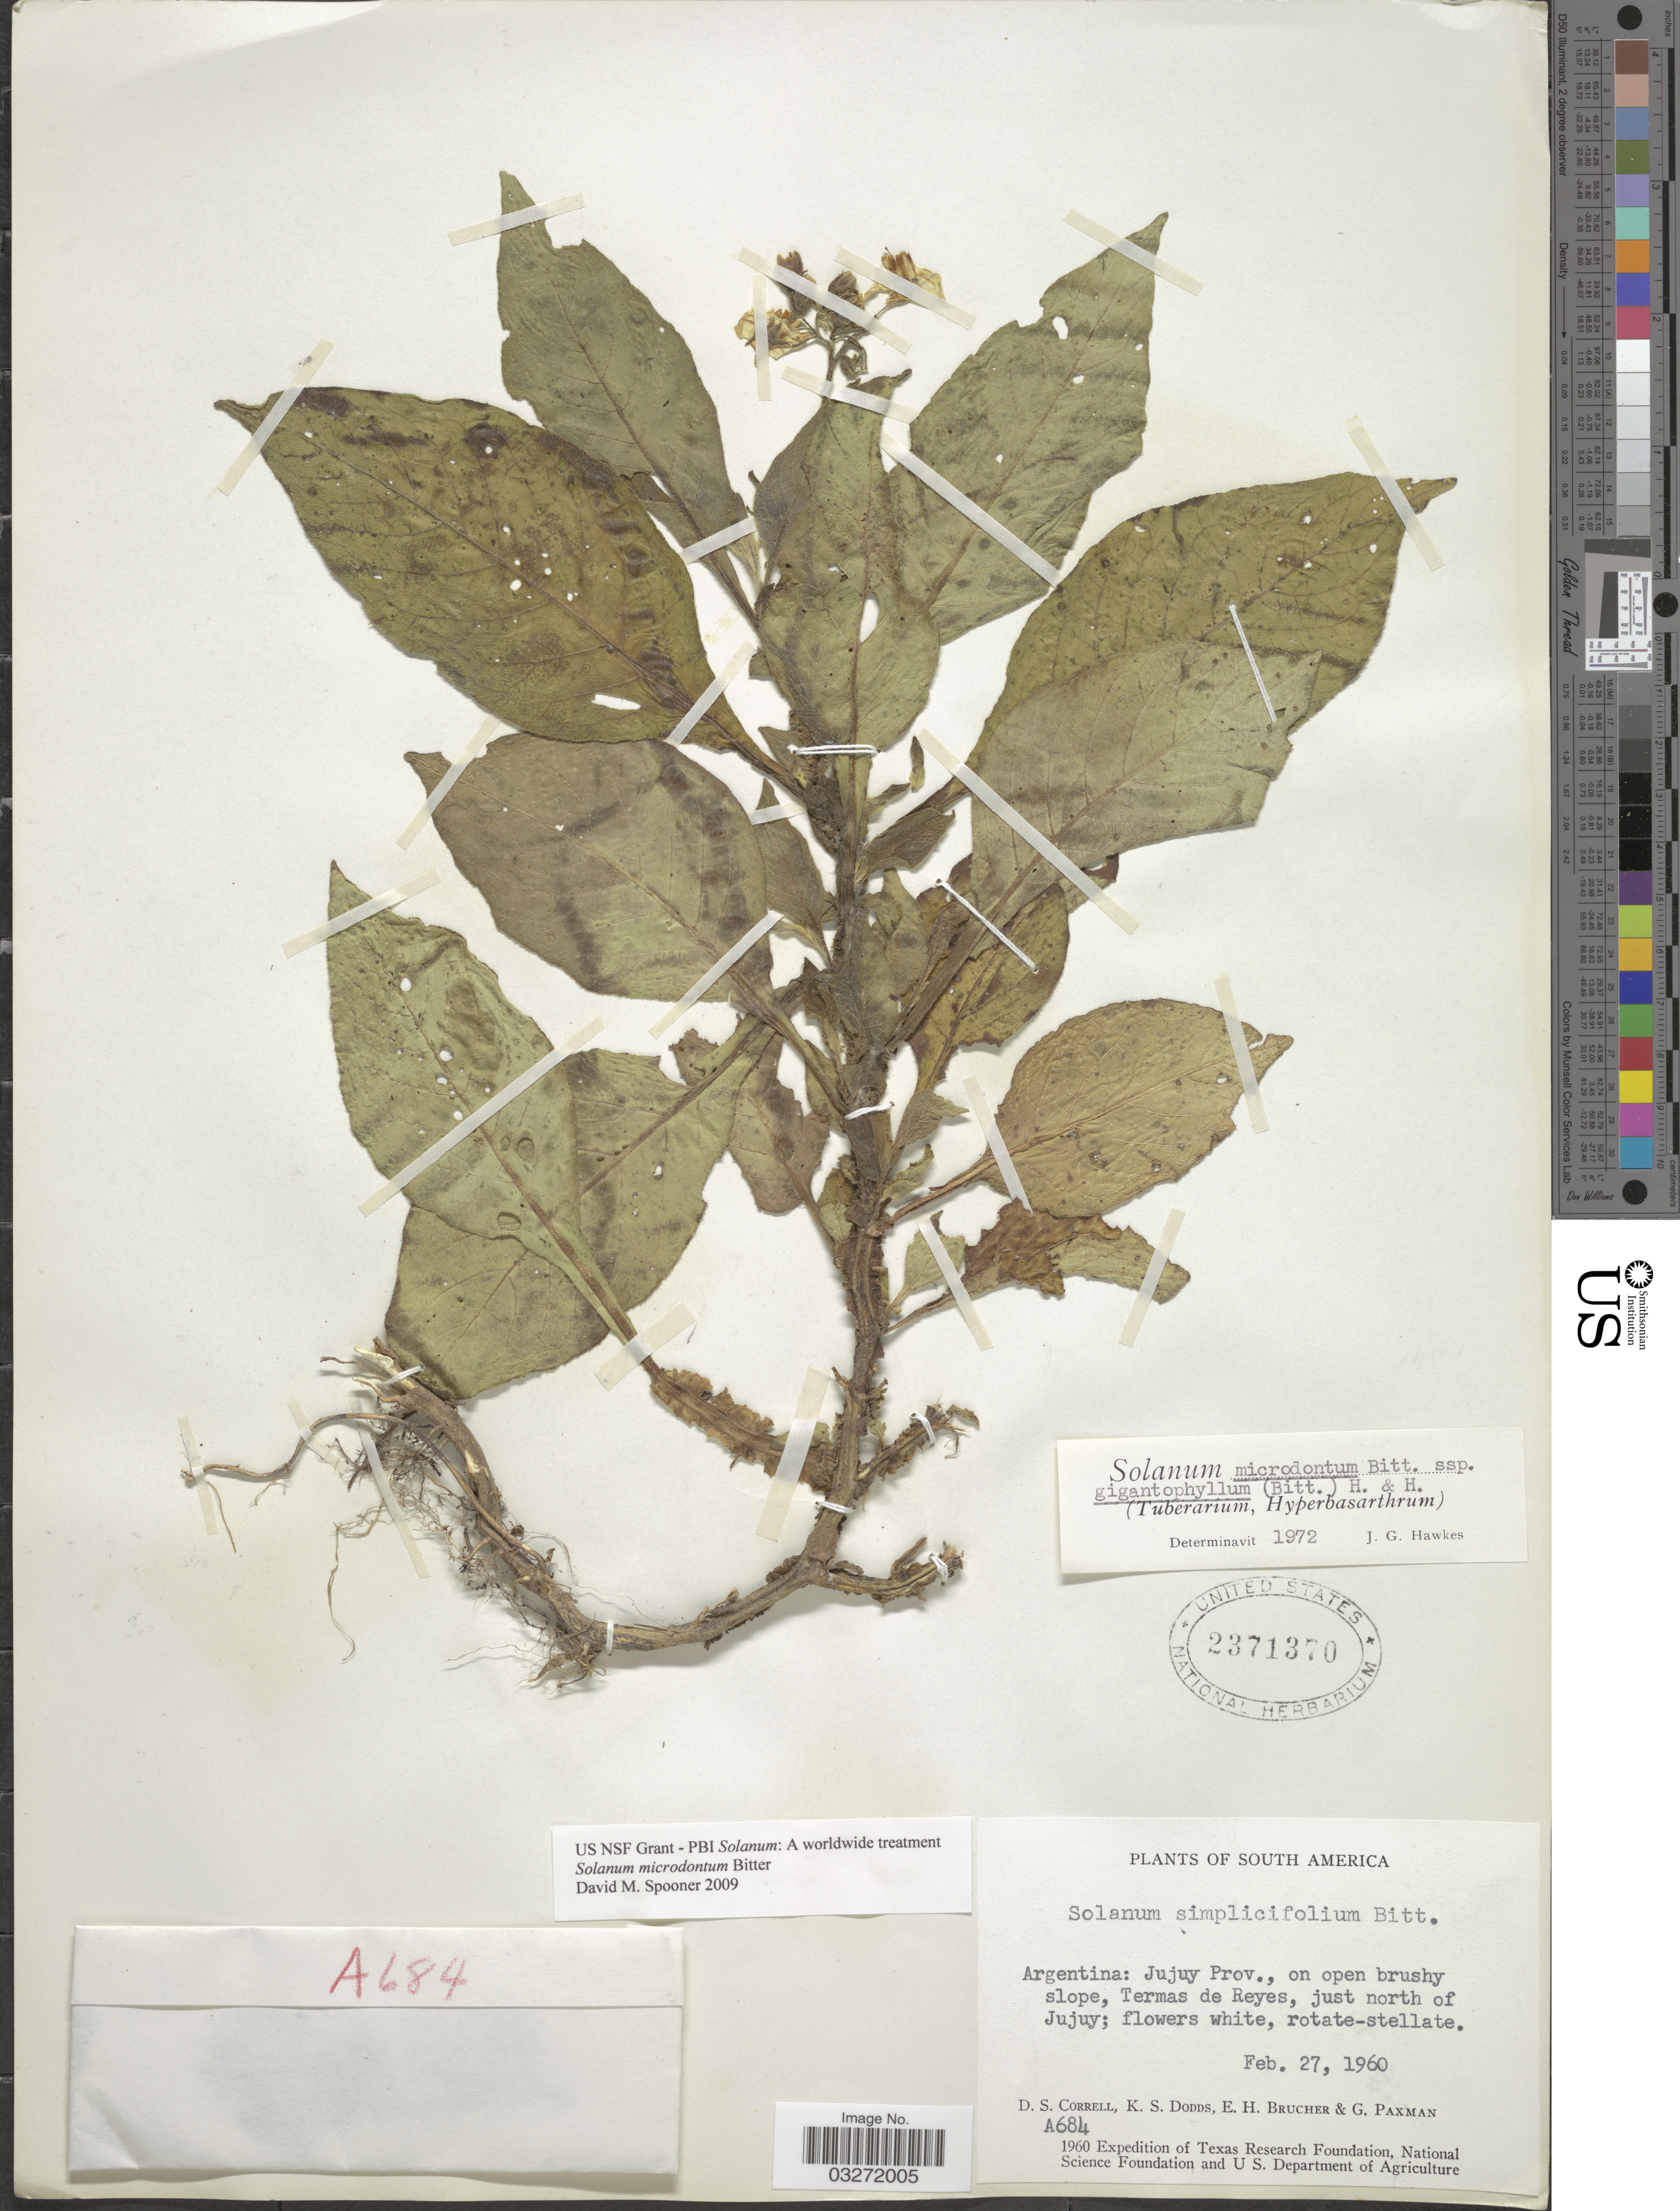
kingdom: Plantae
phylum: Tracheophyta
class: Magnoliopsida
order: Solanales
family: Solanaceae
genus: Solanum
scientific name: Solanum microdontum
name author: Bitter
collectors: D. S. Correll, K. Dodds, E. Brucher & G. Paxman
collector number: A684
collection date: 1960-02-27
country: Argentina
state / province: Jujuy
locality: Jujuy Prov., on open brush slope, Termas de Reyes, just north of Jujuy.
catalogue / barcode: US 2371370